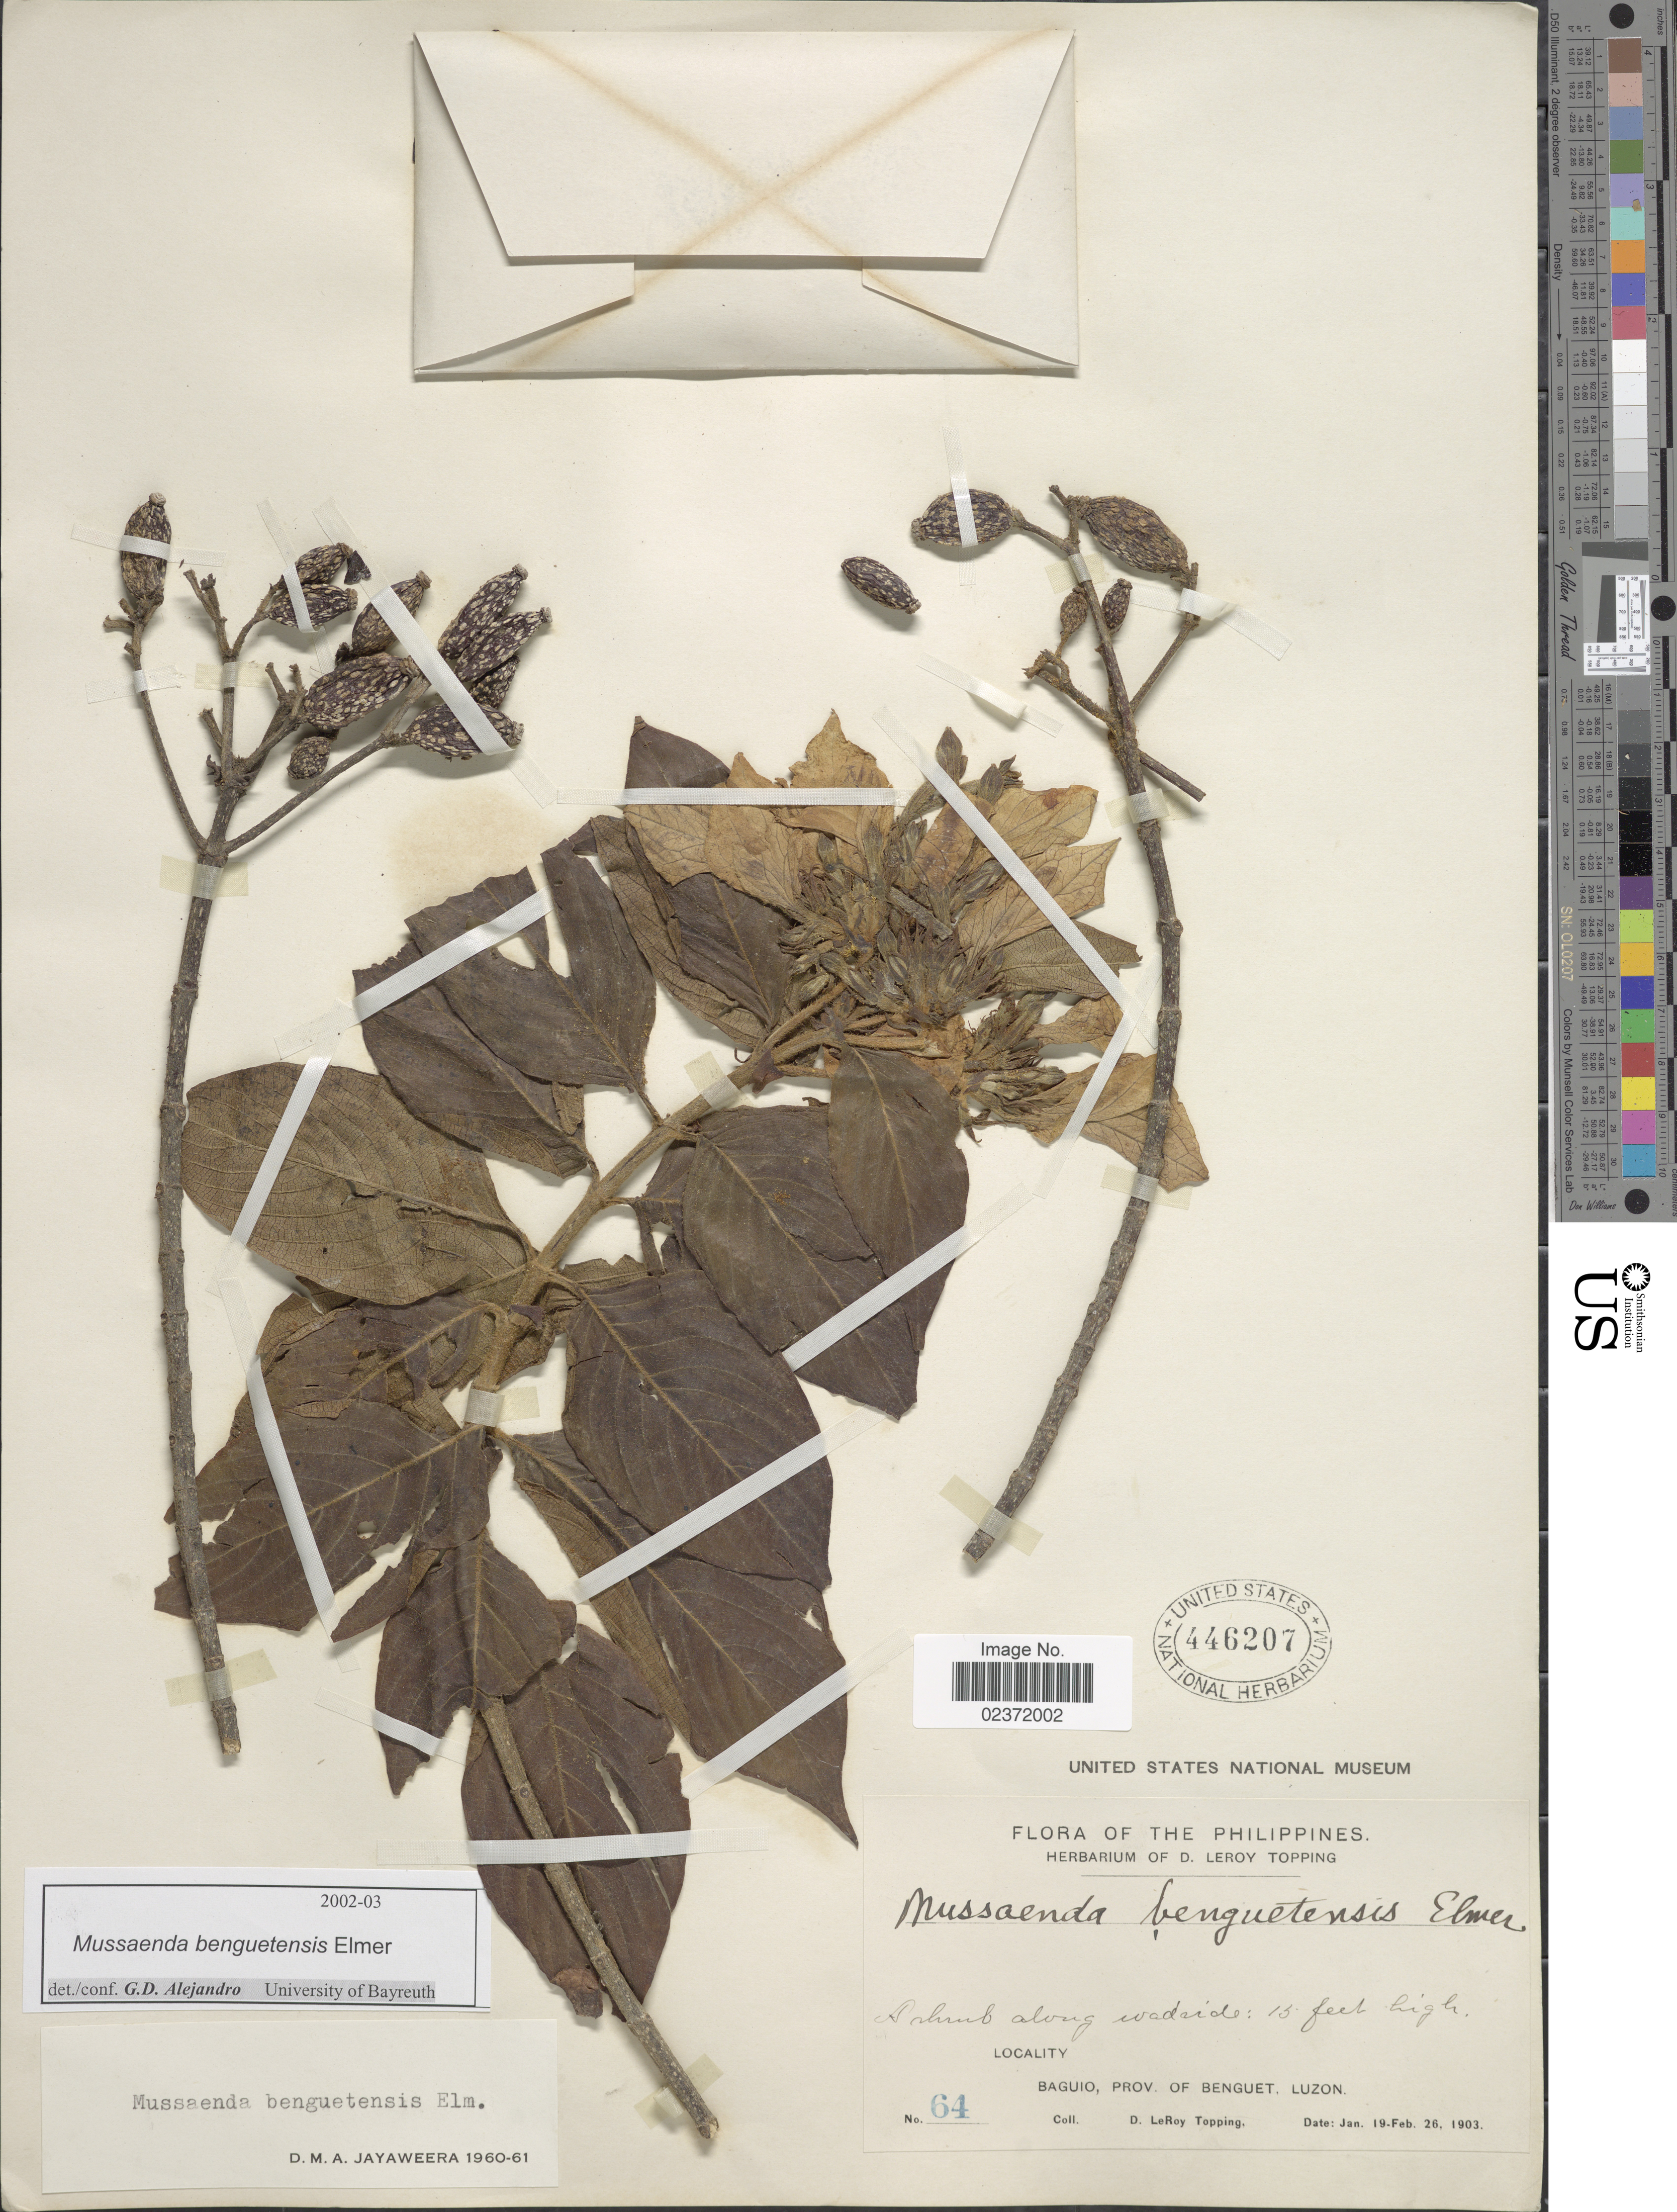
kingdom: Plantae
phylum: Tracheophyta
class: Magnoliopsida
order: Gentianales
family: Rubiaceae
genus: Mussaenda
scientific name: Mussaenda benguetensis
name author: Elmer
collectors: D. L. Topping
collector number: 64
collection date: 1903-01-19/1903-02-26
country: Philippines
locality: Baguio, Prov. of Benguet, Luzon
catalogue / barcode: US 446207